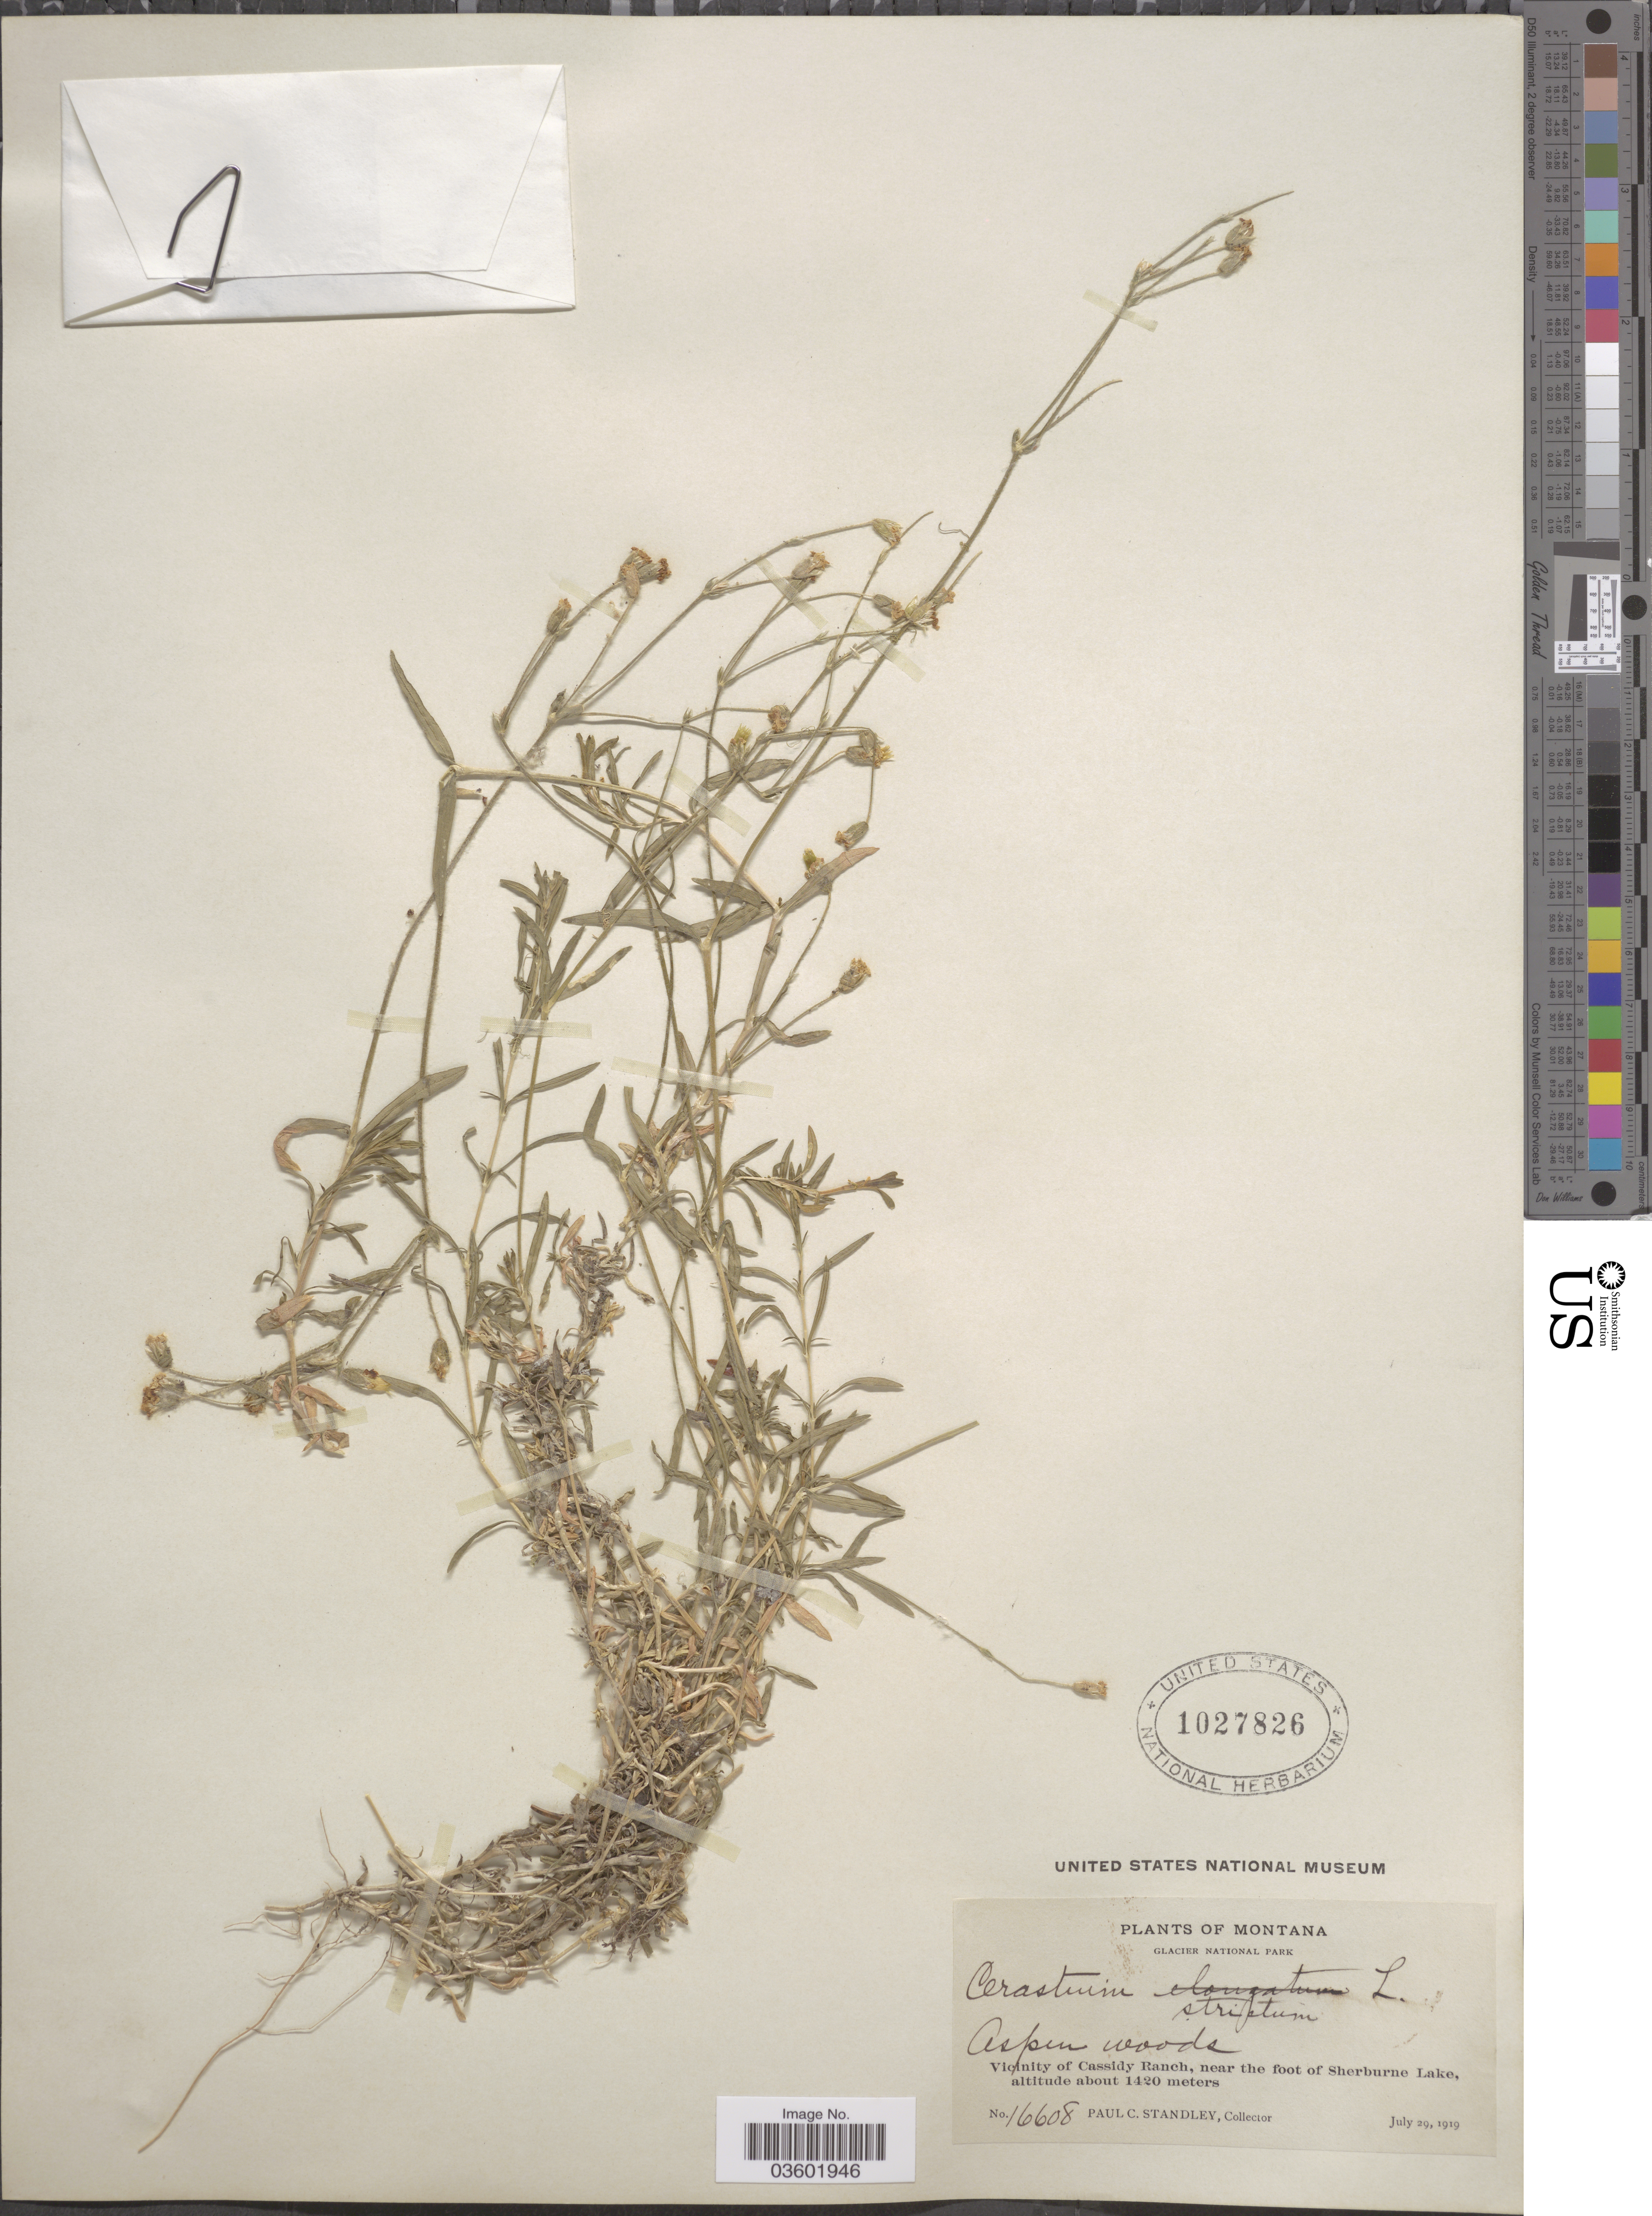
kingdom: Plantae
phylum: Tracheophyta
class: Magnoliopsida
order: Caryophyllales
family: Caryophyllaceae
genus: Cerastium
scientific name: Cerastium strictum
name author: L.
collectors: P. C. Standley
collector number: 16608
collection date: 1919-07-29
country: United States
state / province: Montana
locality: Glacier National Park. Vicinity of Cassidy Ranch, near the foot of Sherburne Lake.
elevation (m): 1420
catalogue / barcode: US 1027826